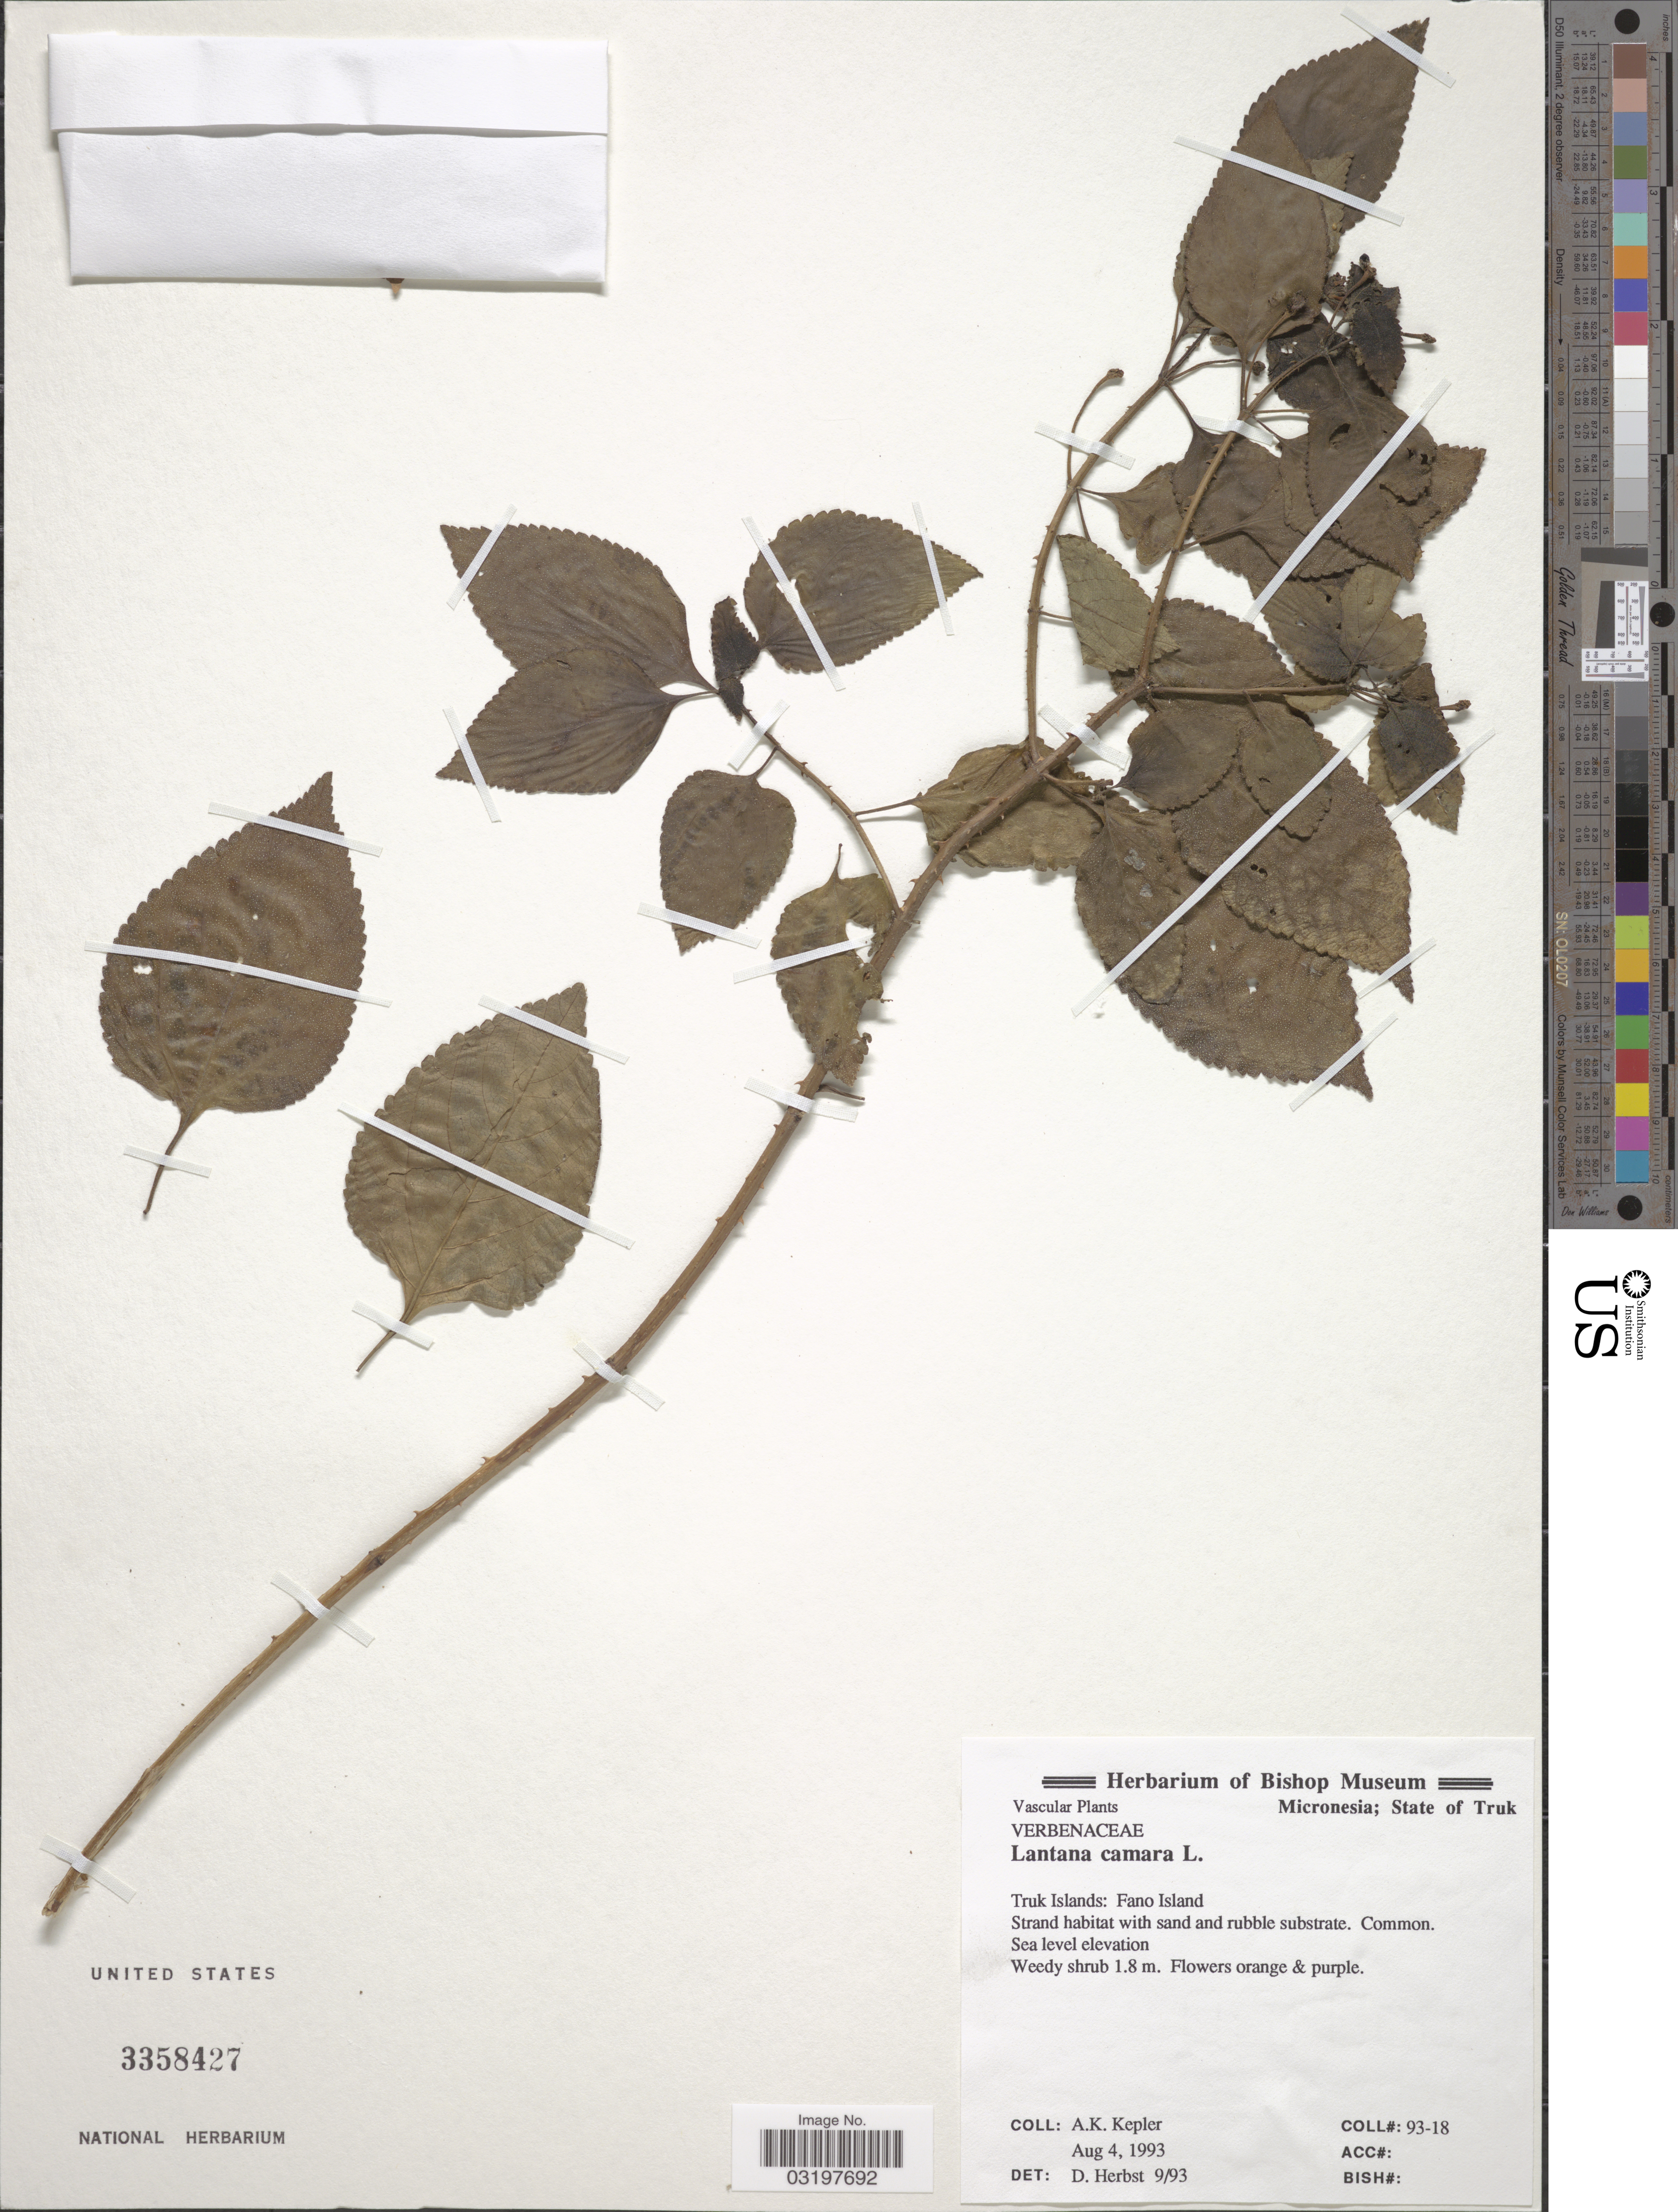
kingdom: Plantae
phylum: Tracheophyta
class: Magnoliopsida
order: Lamiales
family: Verbenaceae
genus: Lantana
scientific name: Lantana camara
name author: L.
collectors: A. K. Kepler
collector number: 93-18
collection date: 1993-08-04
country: Micronesia, Federated States of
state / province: Truk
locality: Truk Islands: Fano Island.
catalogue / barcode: US 3358427